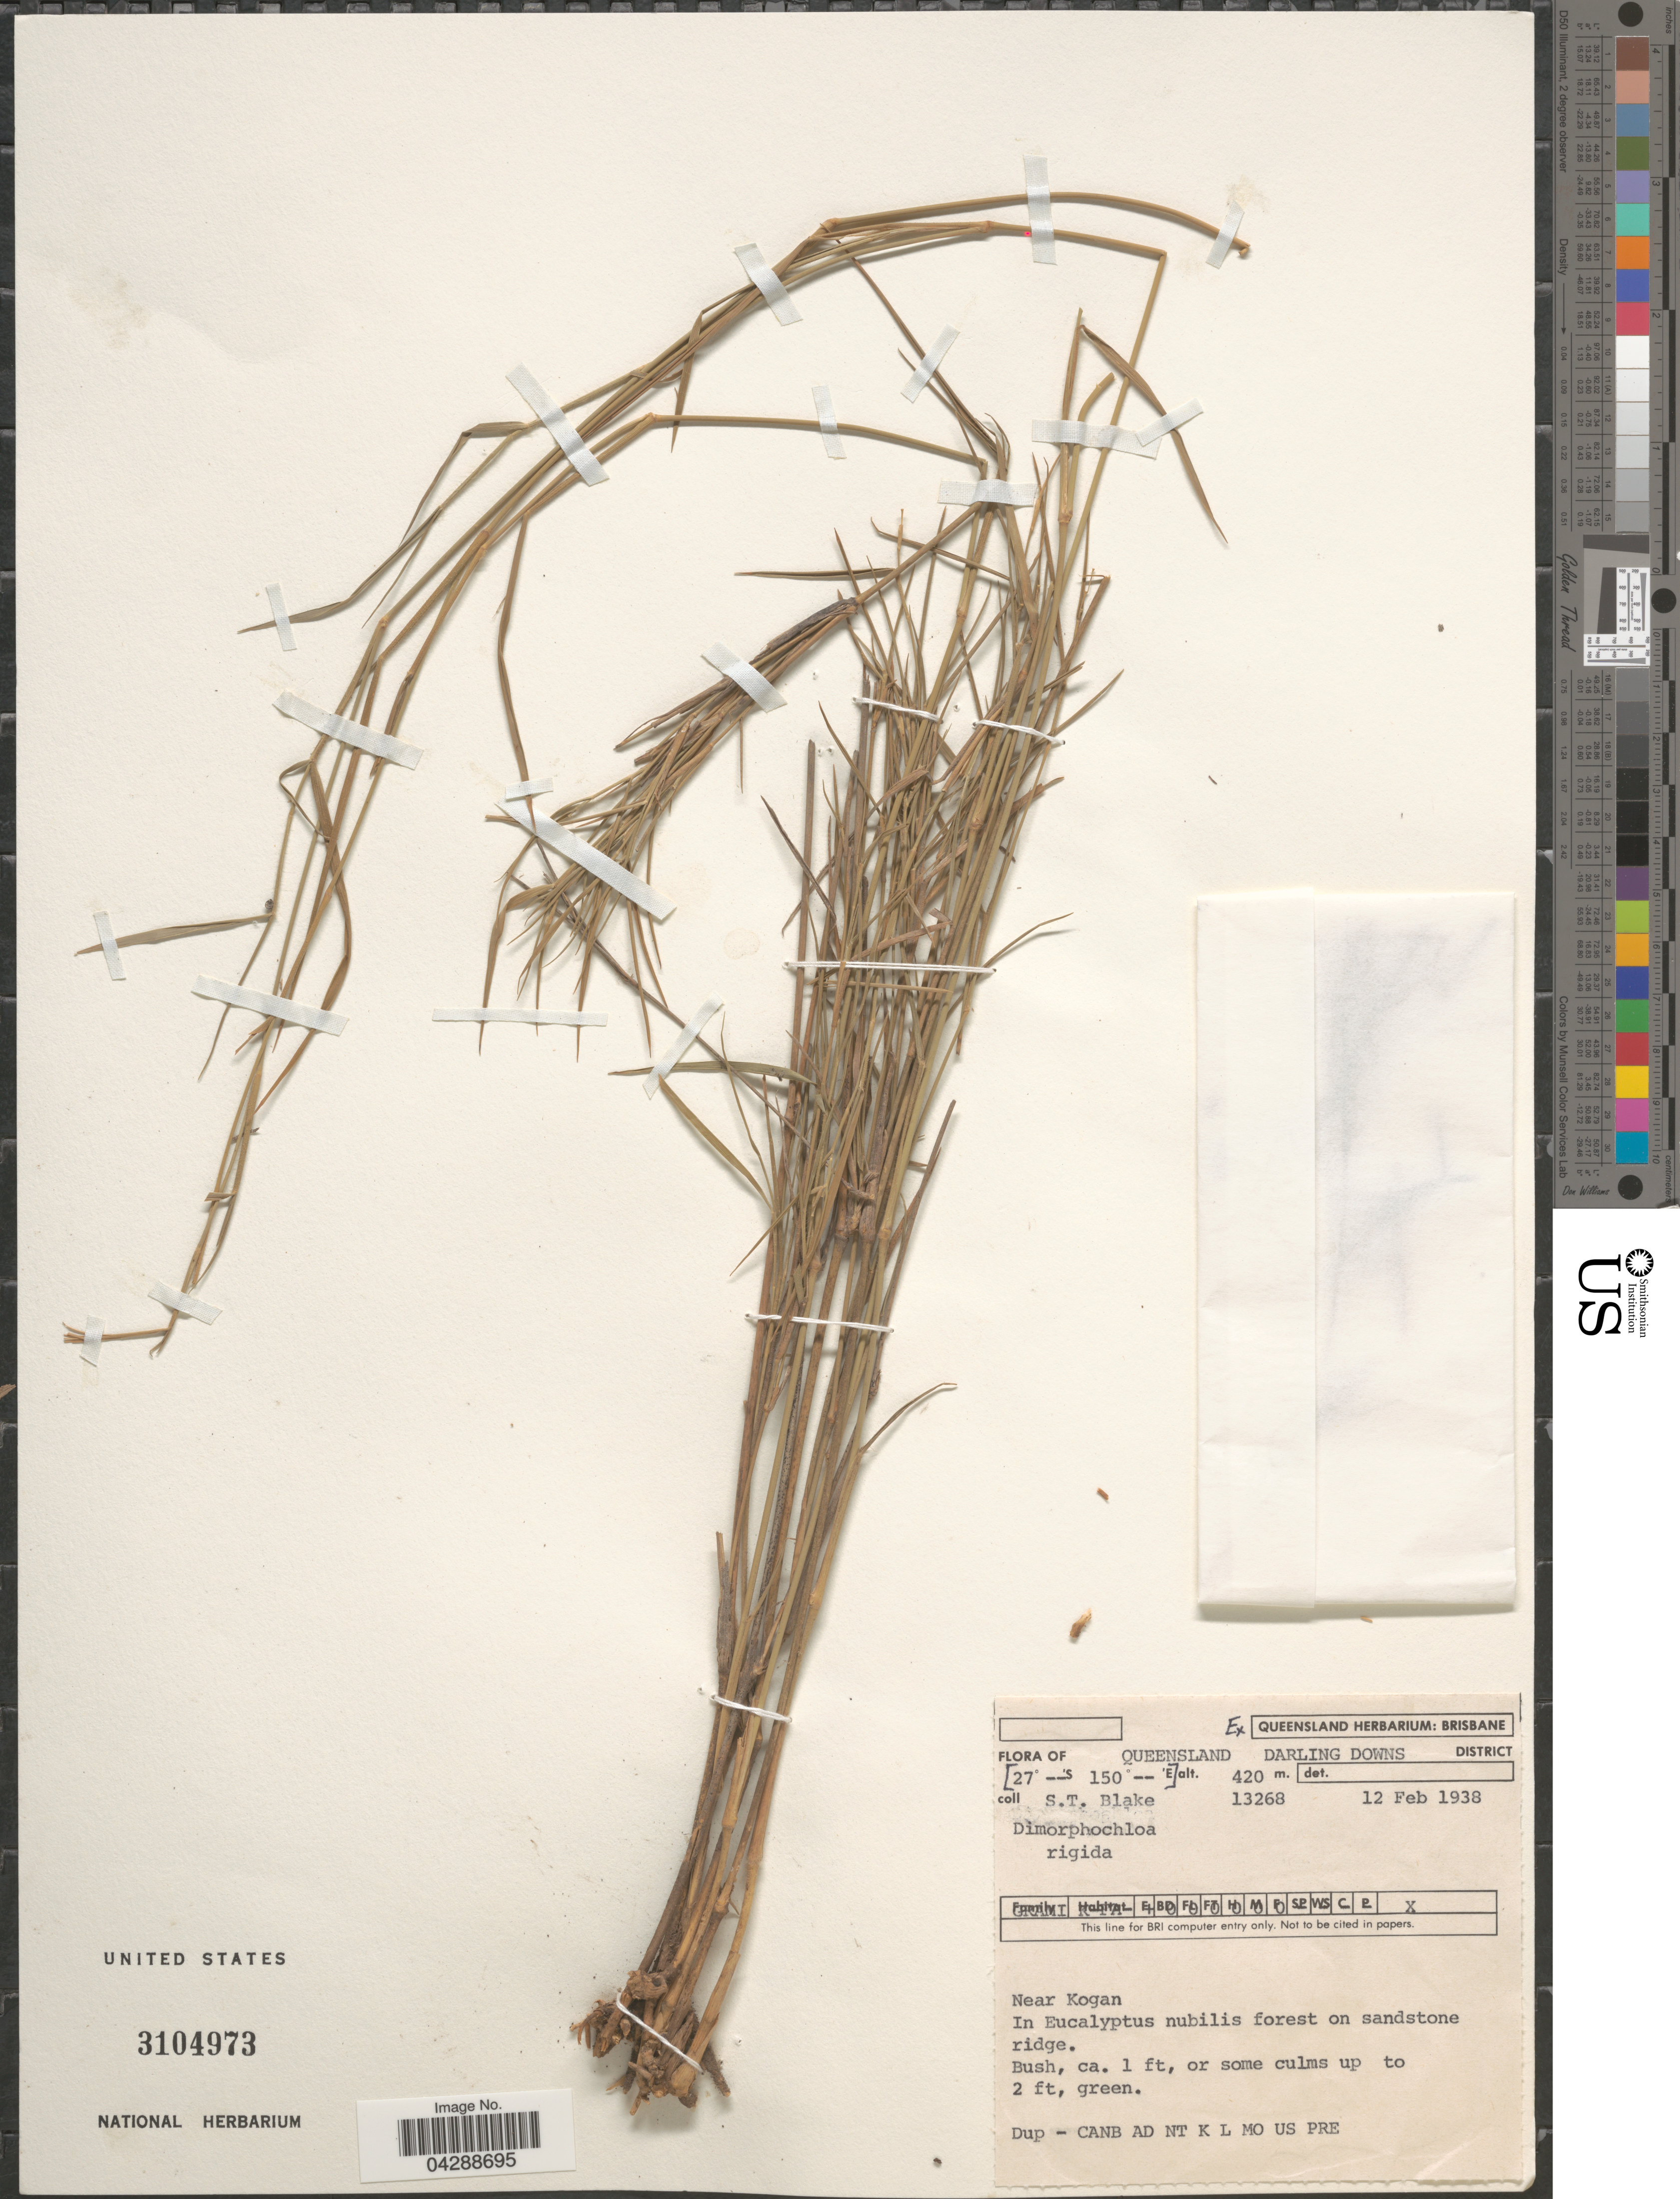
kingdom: Plantae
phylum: Tracheophyta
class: Liliopsida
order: Poales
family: Poaceae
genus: Cleistochloa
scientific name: Cleistochloa rigida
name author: (S.T. Blake) R.D. Webster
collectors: S. T. Blake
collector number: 13268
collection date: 1938-02-12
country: Australia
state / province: Queensland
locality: Darling Downs District. Near Kogan.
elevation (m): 420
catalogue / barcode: US 3104973